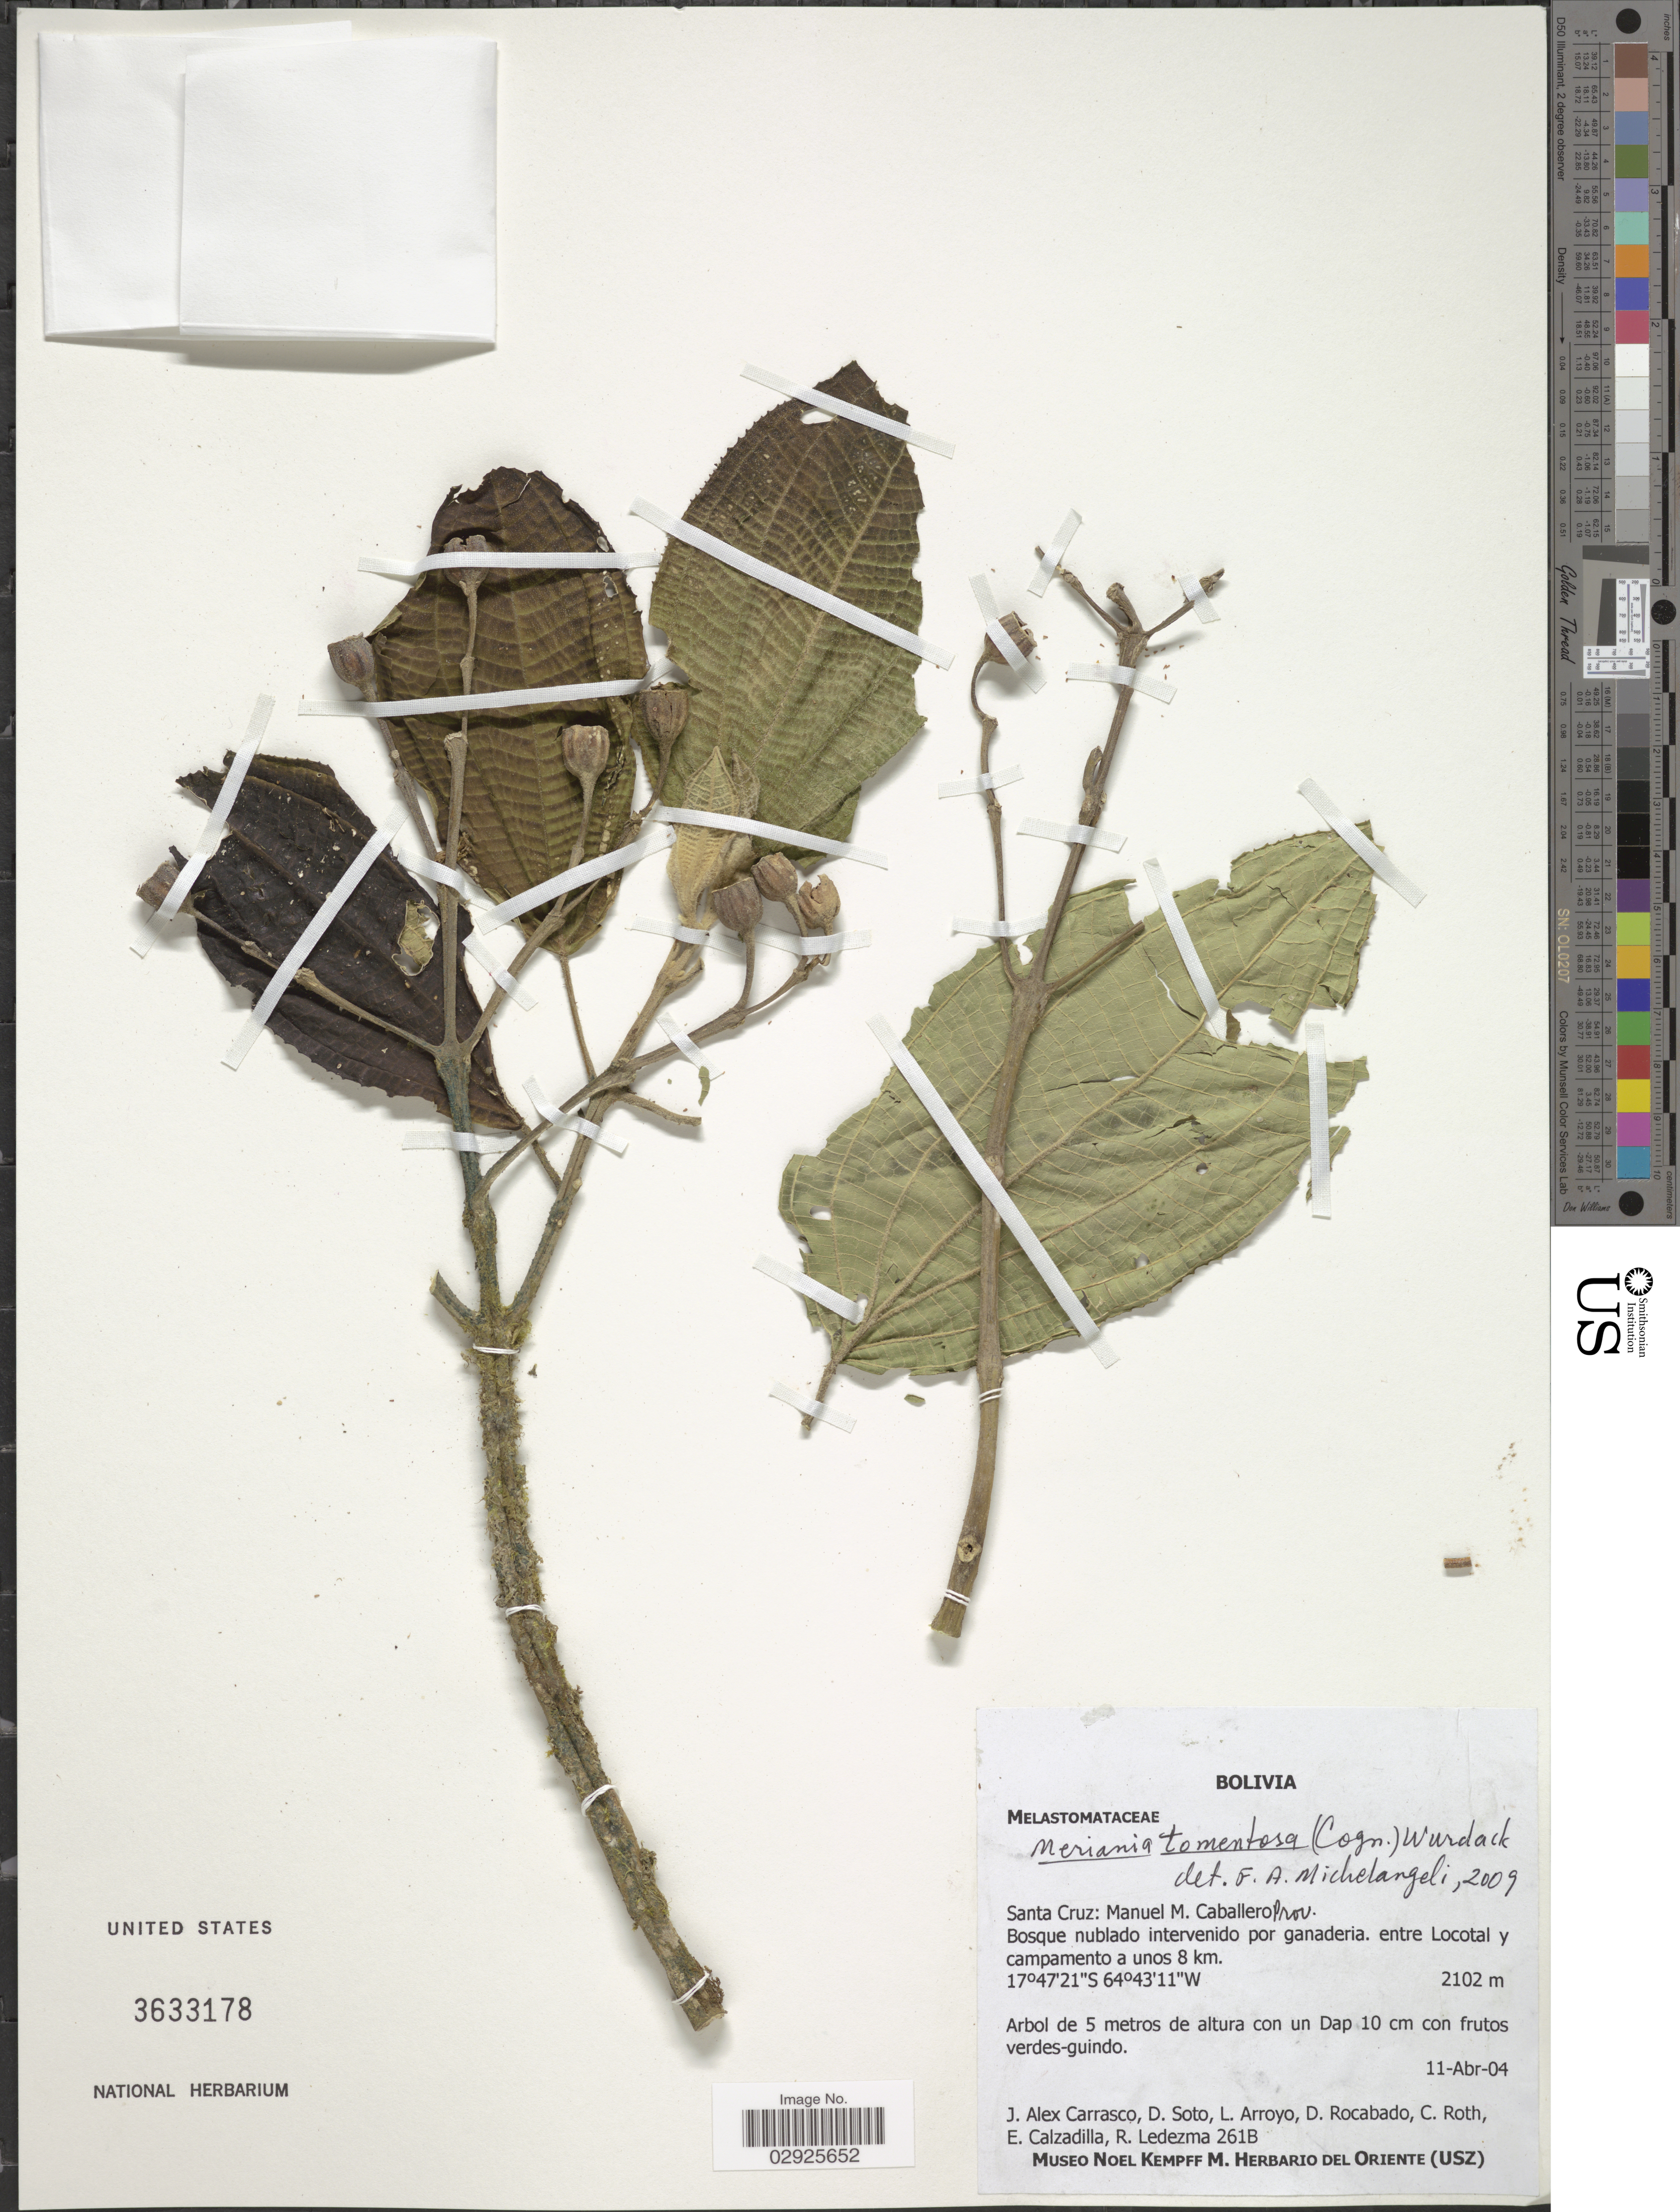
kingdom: Plantae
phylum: Tracheophyta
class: Magnoliopsida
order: Myrtales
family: Melastomataceae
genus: Meriania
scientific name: Meriania tomentosa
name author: (Cogn.) Wurdack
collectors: J. Carrasco, D. Soto, L. Arroyo, D. Rocabado & et al.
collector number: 261B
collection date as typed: Transcribed d/m/y: 11/4/4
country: Bolivia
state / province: Santa Cruz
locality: Manuel M. Caballero, entre Locotal y campamento a unos 8 km.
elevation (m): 2102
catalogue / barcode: US 3633178